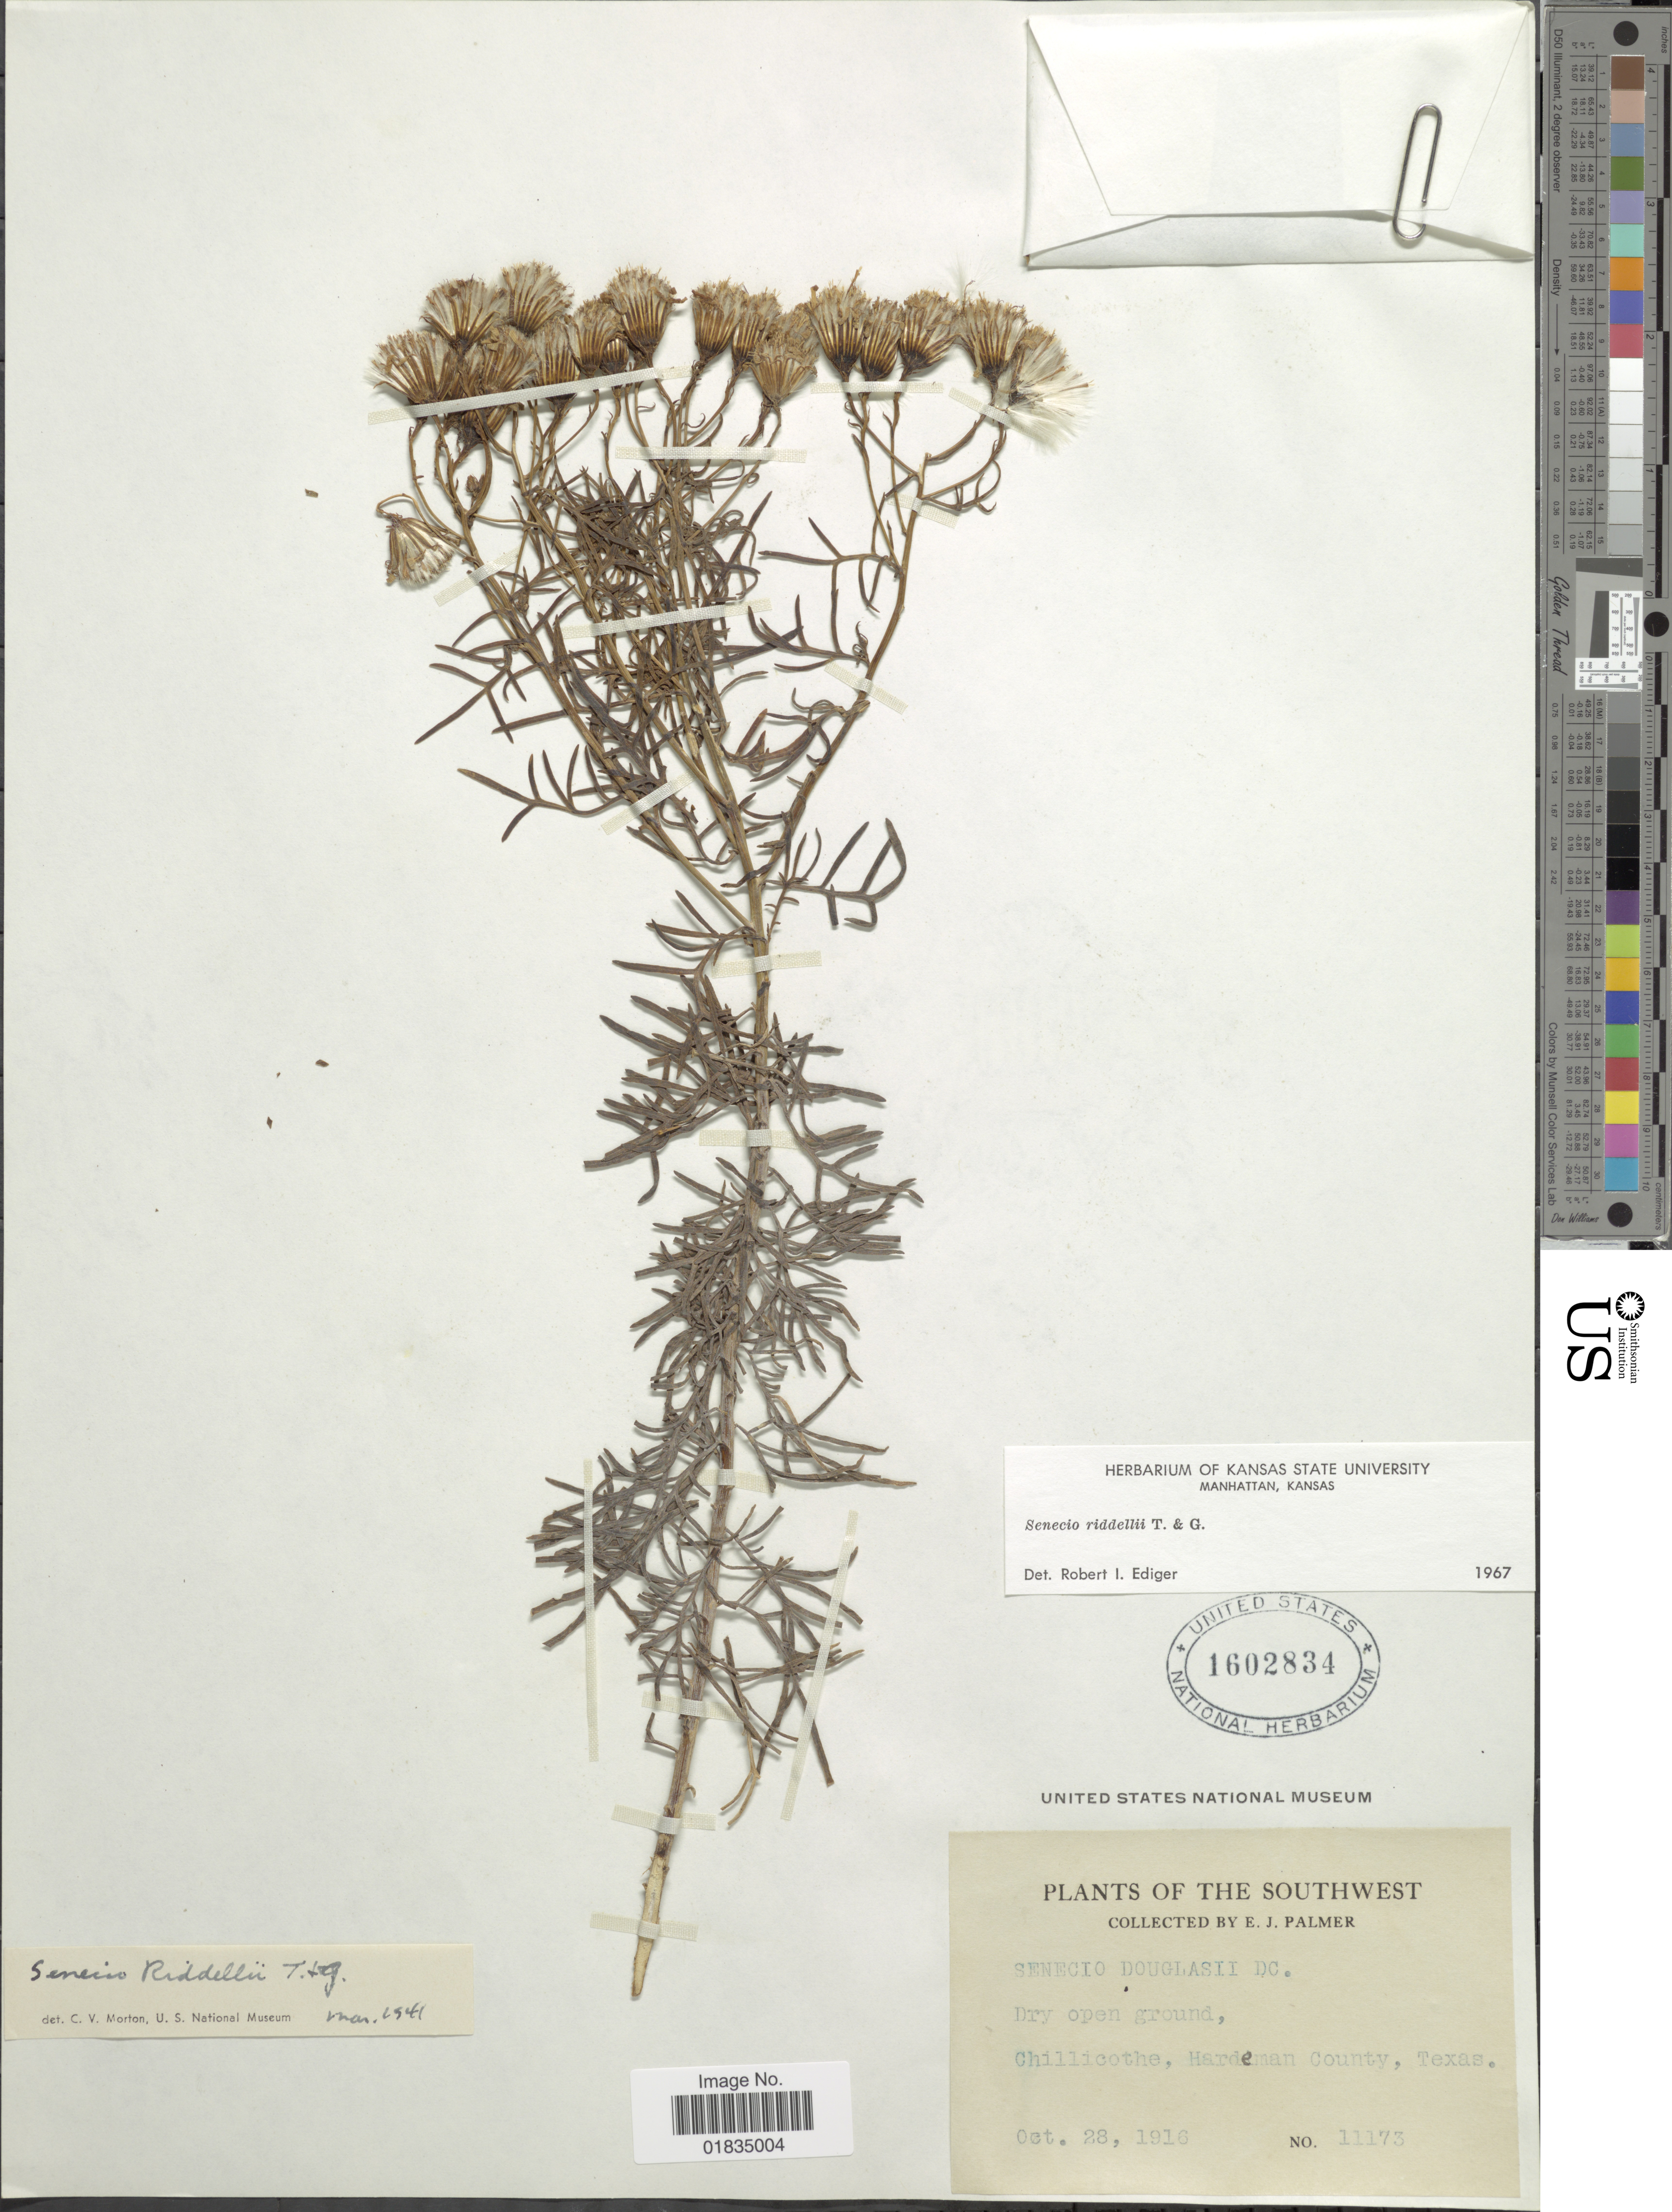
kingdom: Plantae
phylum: Tracheophyta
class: Magnoliopsida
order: Asterales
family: Asteraceae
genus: Senecio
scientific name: Senecio riddellii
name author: Torr. & A. Gray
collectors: E. J. Palmer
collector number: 11173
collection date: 1916-10-28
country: United States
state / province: Texas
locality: Southwest, Chillicothe, Hardeman County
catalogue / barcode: US 1602834